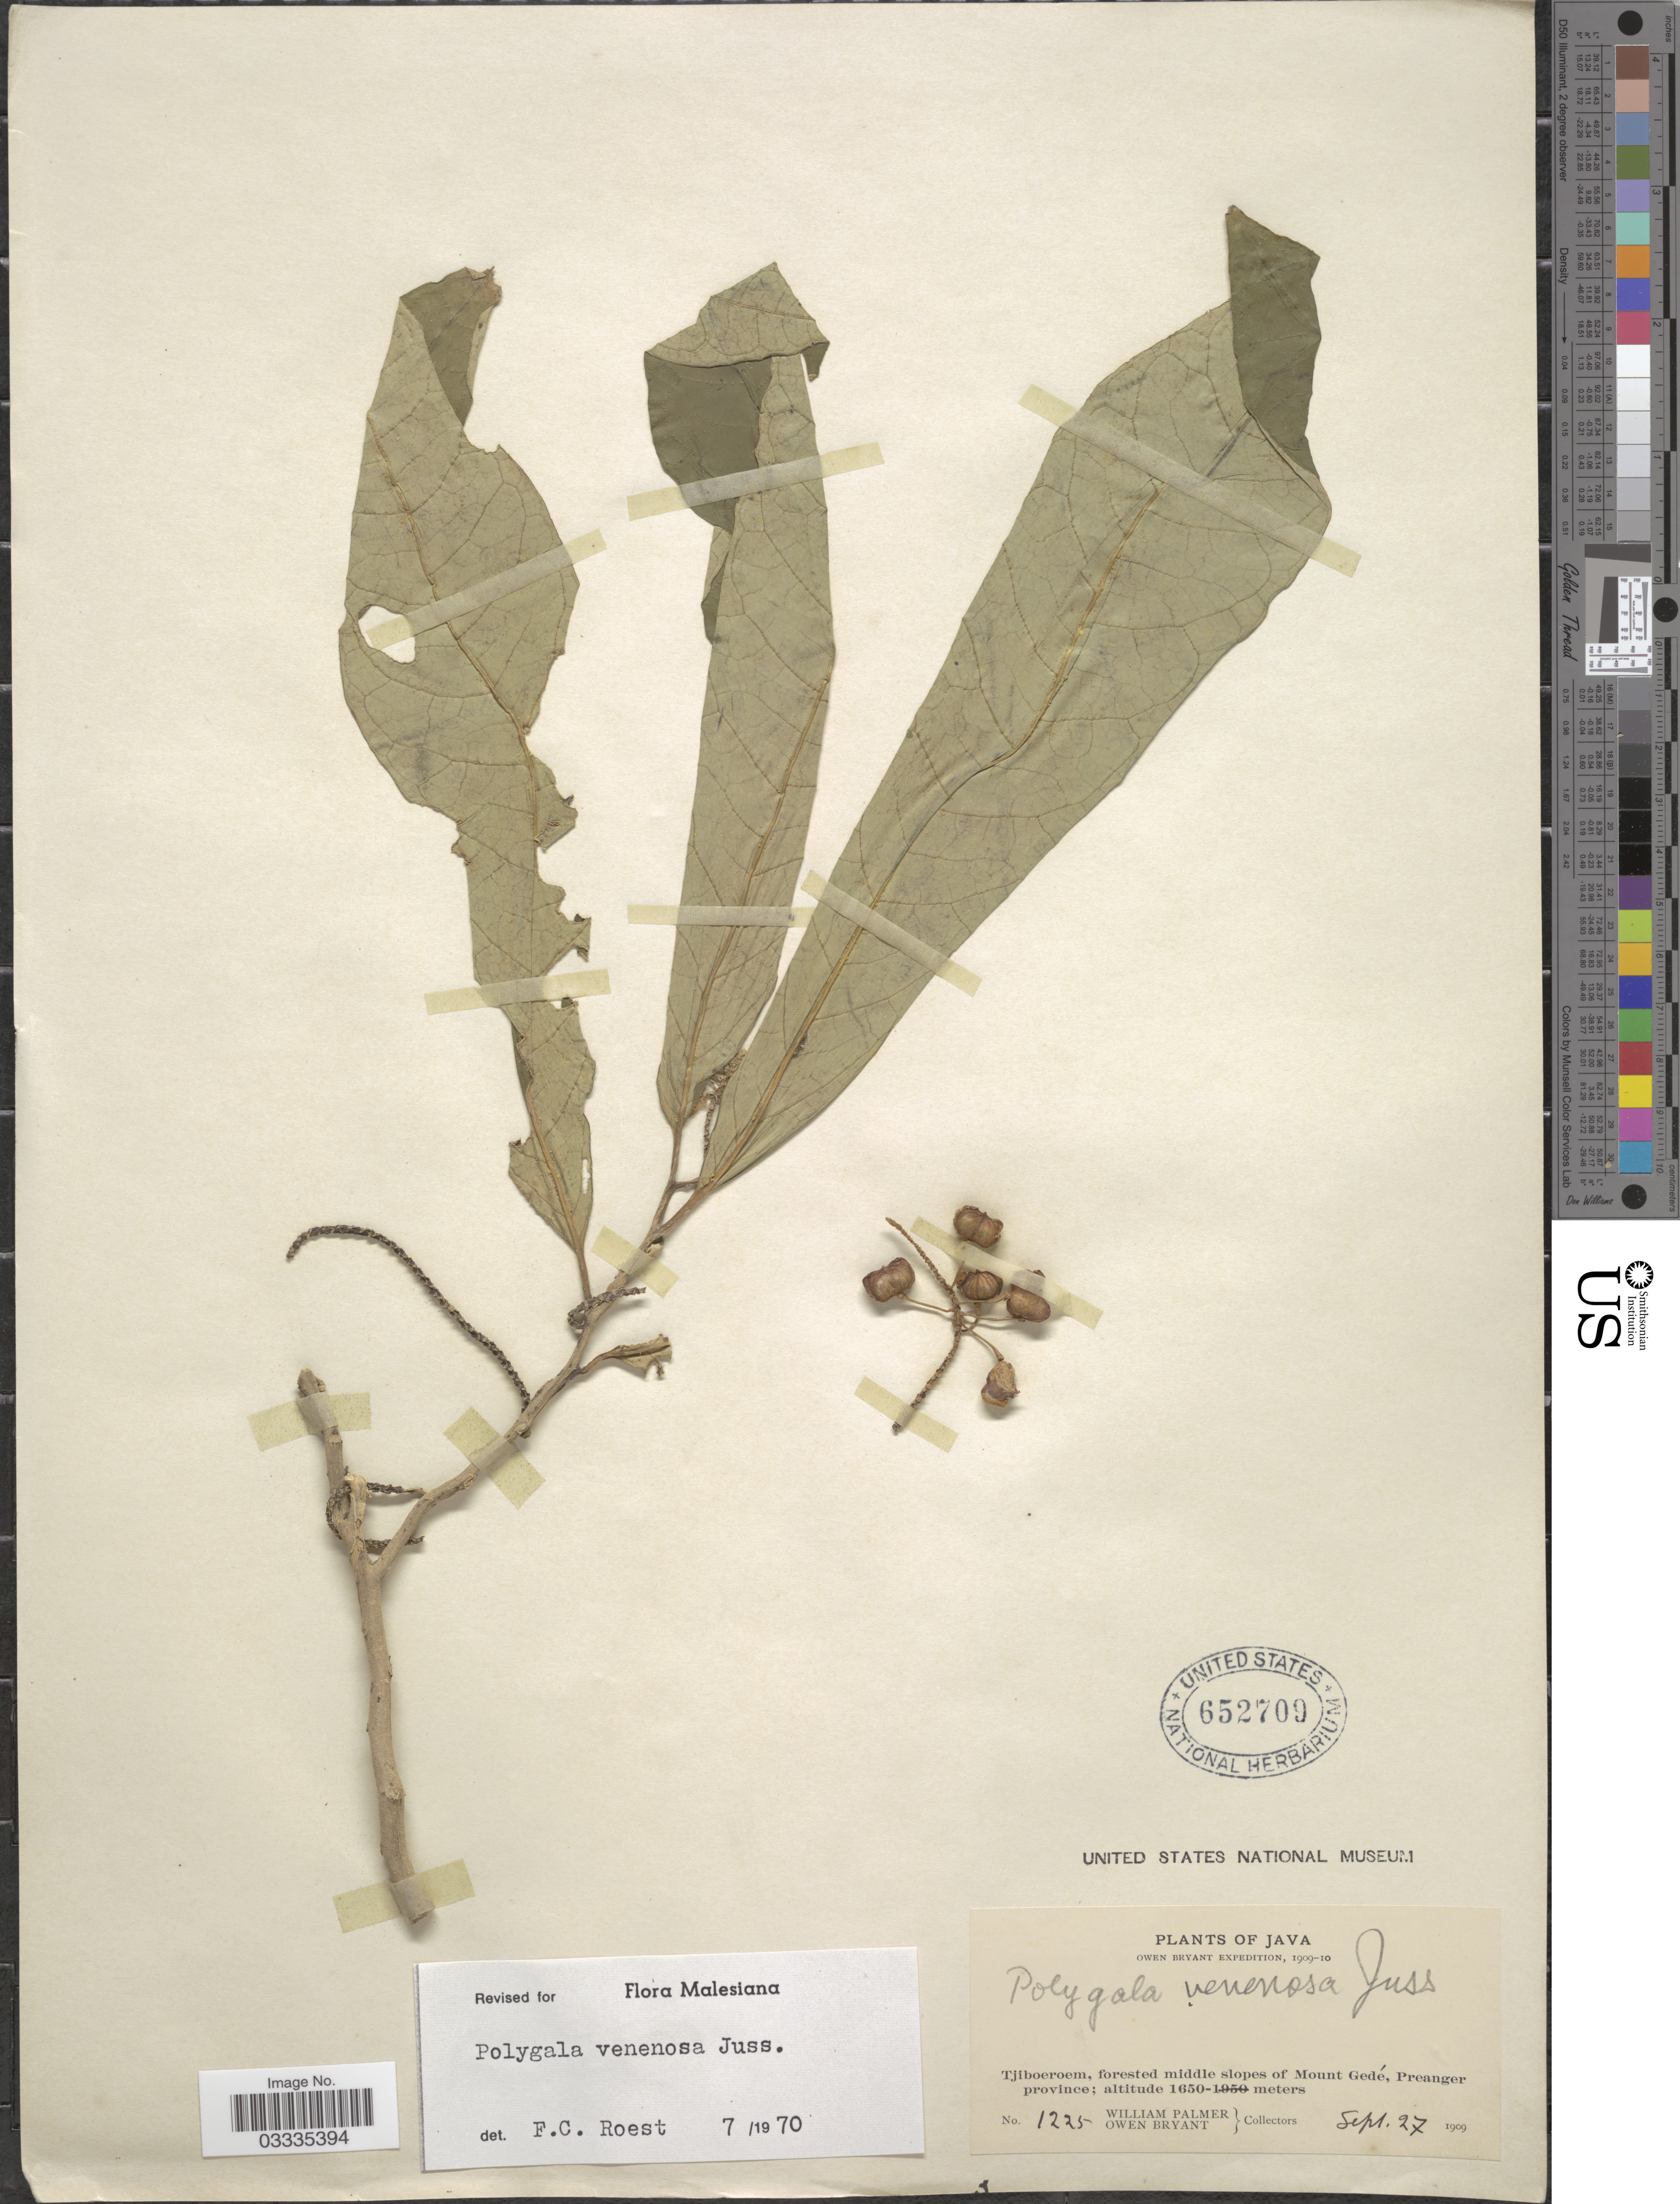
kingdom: Plantae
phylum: Tracheophyta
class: Magnoliopsida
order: Fabales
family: Polygalaceae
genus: Polygala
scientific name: Polygala venenosa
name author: Juss. ex Poir.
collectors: W. Palmer & O. Bryant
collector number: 1225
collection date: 1909-09-27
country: Indonesia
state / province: Java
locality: Tjiboeroem, forested middle slopes of Mount Gedé, Preanger province.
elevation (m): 1650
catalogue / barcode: US 652709